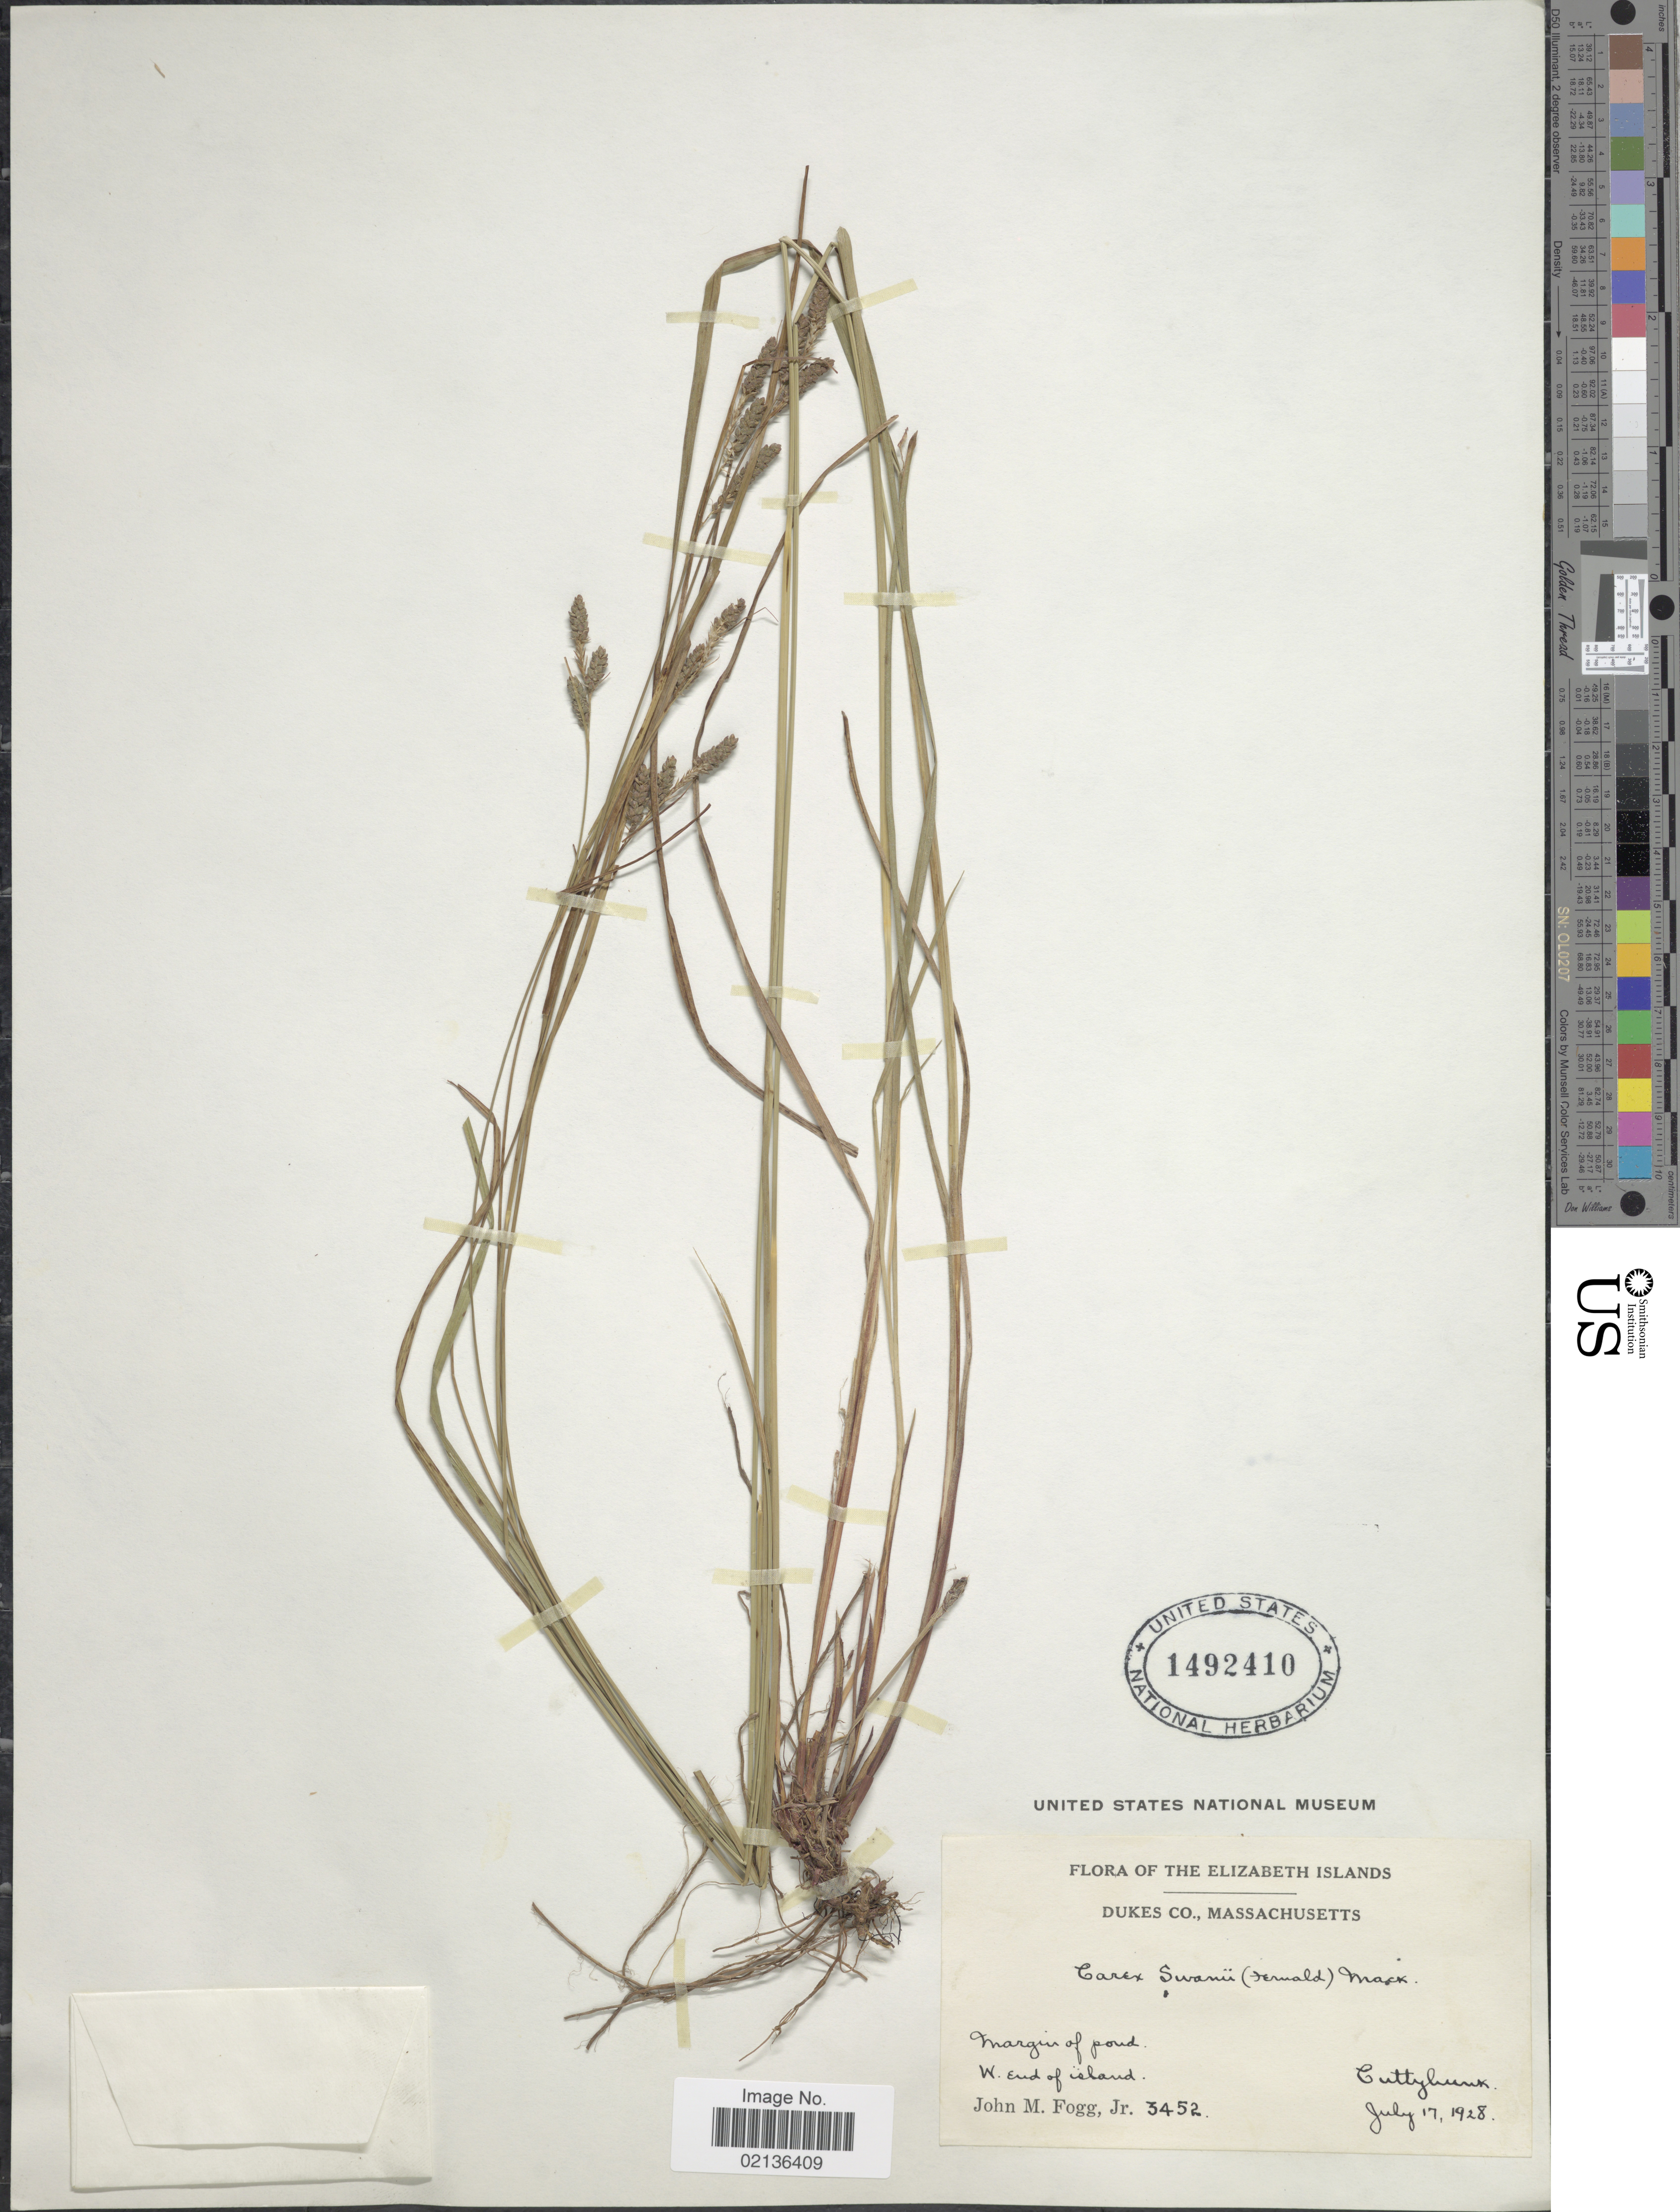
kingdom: Plantae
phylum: Tracheophyta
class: Liliopsida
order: Poales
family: Cyperaceae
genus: Carex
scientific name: Carex swanii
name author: (Fernald) Mack.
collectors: J. Fogg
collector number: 3452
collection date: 1928-07-17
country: United States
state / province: Massachusetts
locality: The Elizabeth Islands, Dukes Co., Massachusetts, Margin of pond, W. end of Island, Cuttyhunk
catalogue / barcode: US 1492410